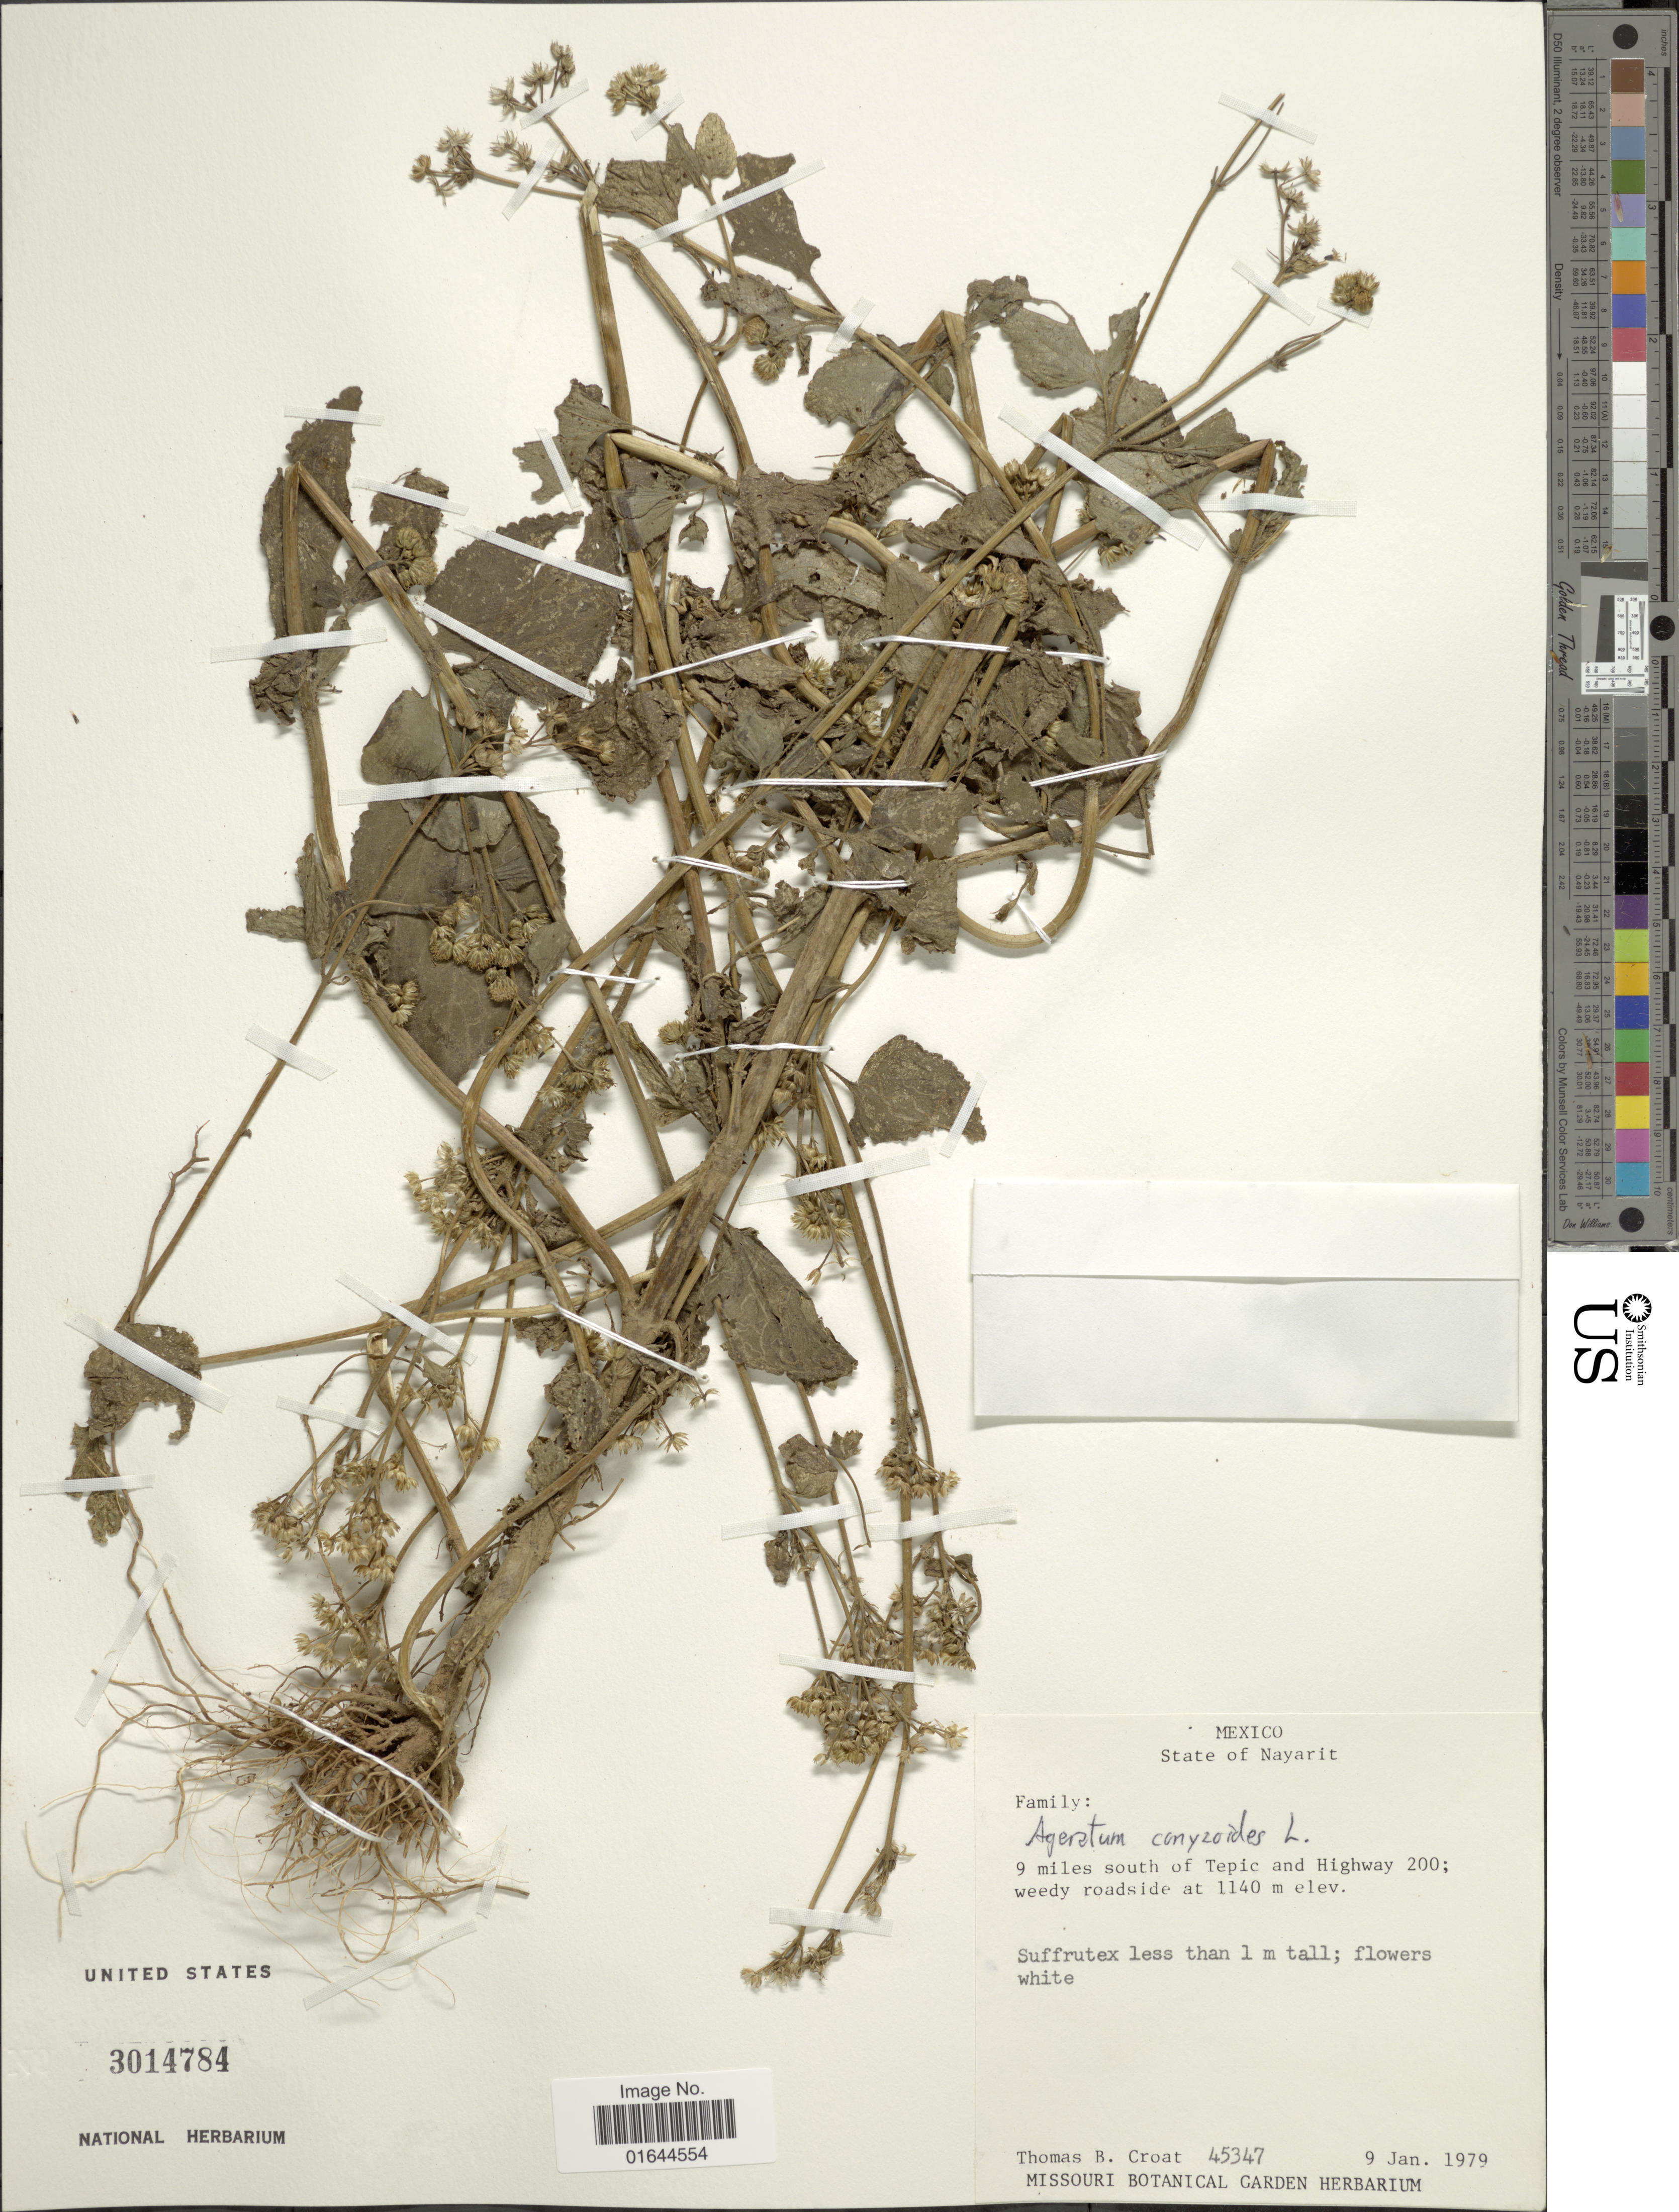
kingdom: Plantae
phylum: Tracheophyta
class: Magnoliopsida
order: Asterales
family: Asteraceae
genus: Ageratum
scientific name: Ageratum conyzoides subsp. conyzoides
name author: L.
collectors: T. B. Croat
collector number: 45347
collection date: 1979-01-09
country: Mexico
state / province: Nayarit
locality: Mexico, State of Nayarit. 9 miles south of Tepic and Highway 200.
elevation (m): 1140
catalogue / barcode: US 3014784